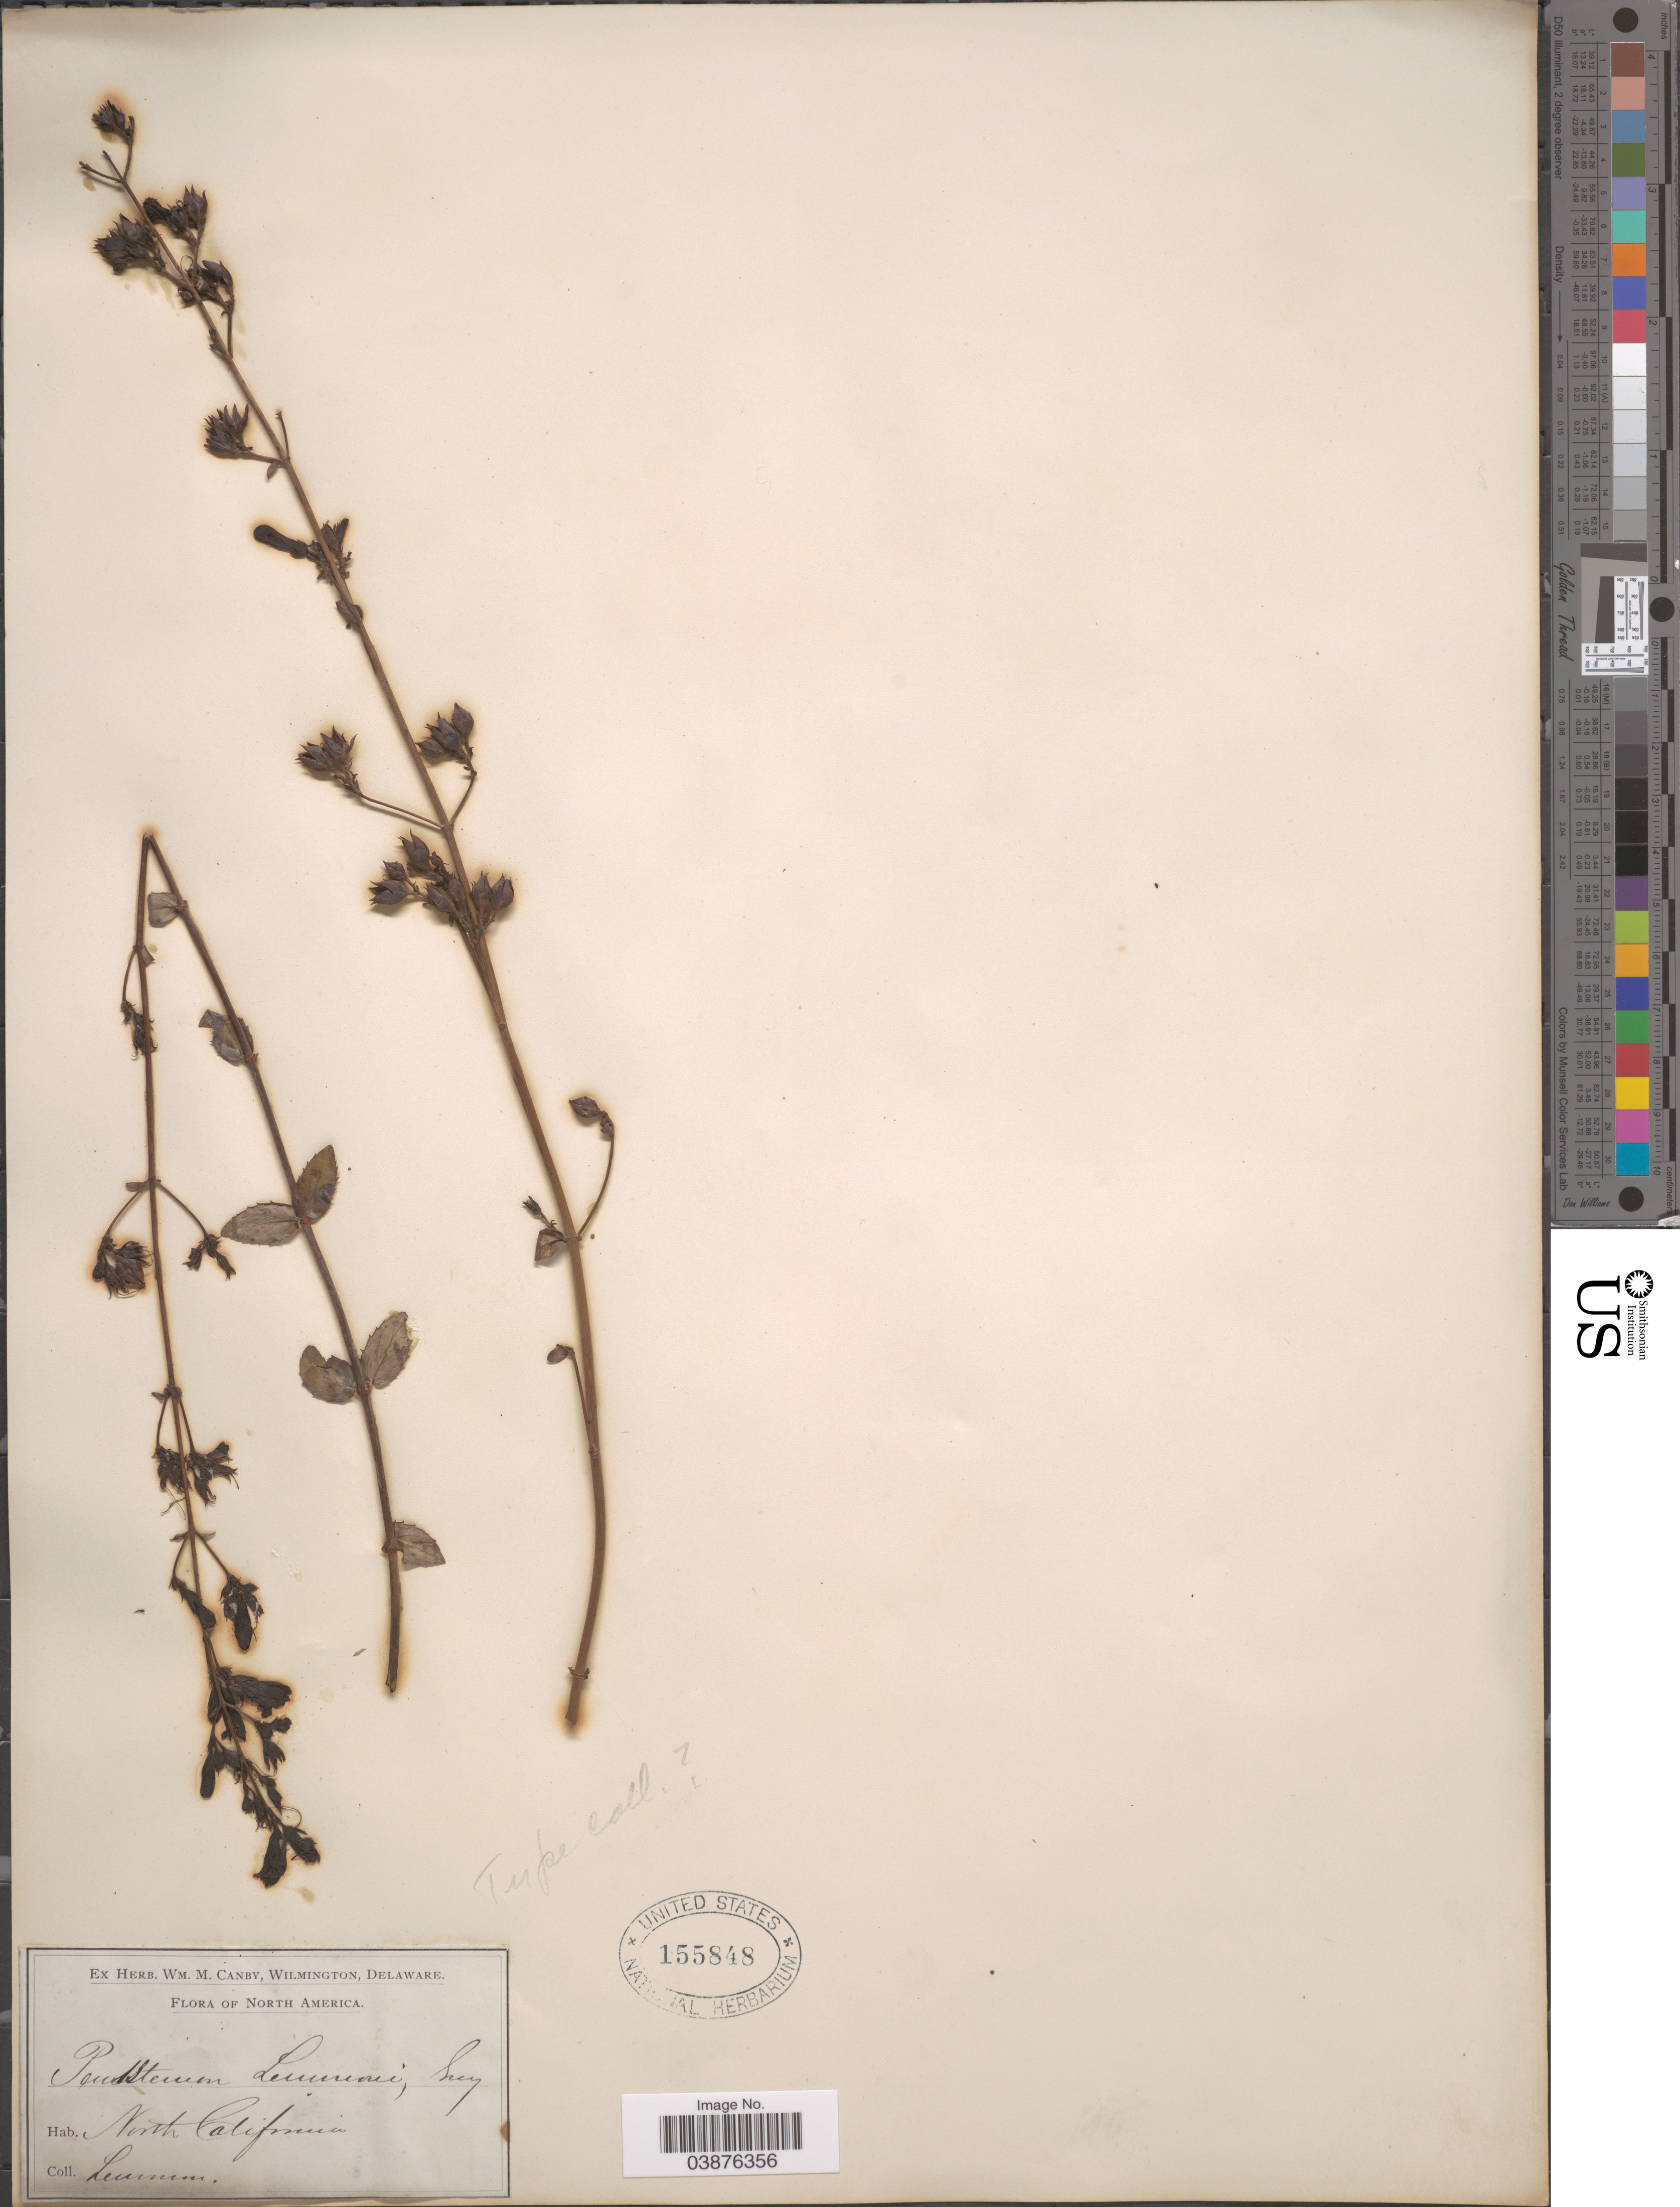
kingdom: Plantae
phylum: Tracheophyta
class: Magnoliopsida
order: Lamiales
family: Plantaginaceae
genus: Penstemon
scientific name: Penstemon lemmonii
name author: A. Gray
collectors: -- Lemmon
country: United States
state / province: North Carolina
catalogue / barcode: US 155848